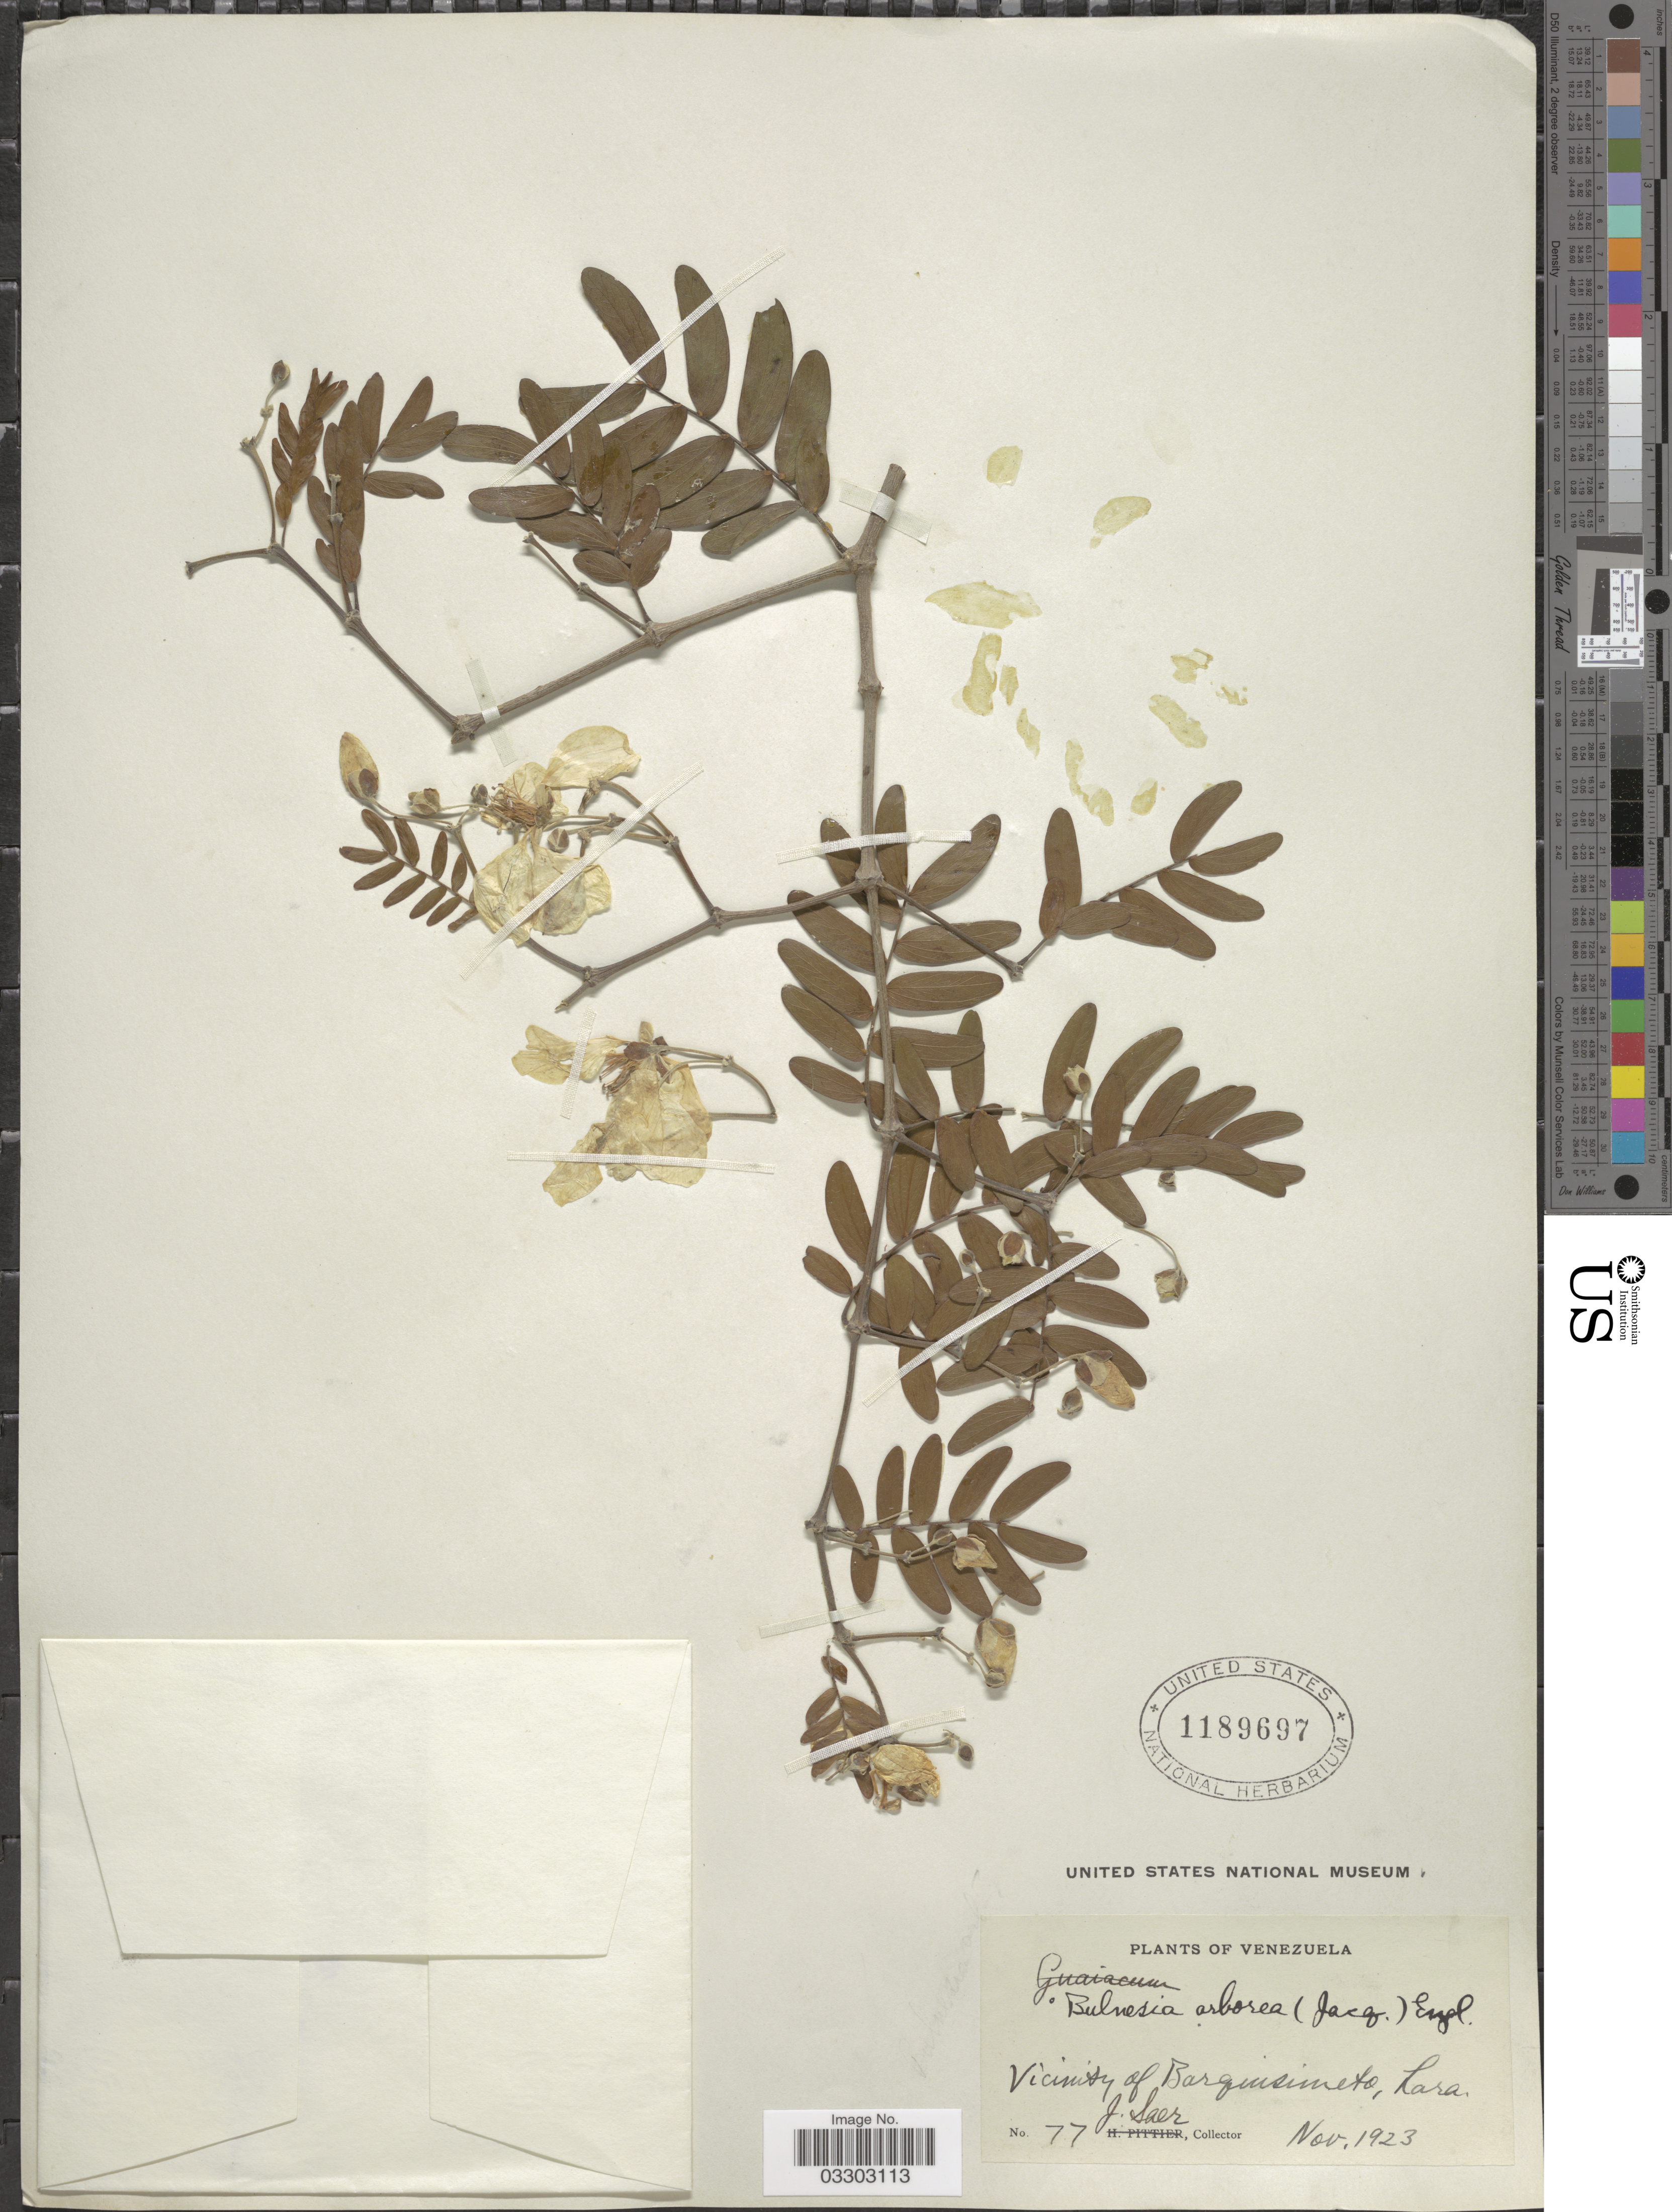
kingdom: Plantae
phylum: Tracheophyta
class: Magnoliopsida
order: Zygophyllales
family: Zygophyllaceae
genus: Gonopterodendron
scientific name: Gonopterodendron arboreum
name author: (Jacq.) Godoy-Bürki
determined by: U.S. National Herbarium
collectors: J. Saer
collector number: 77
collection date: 1923-11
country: Venezuela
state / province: Lara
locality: Vicinity of Barquisimeto.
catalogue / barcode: US 1189697